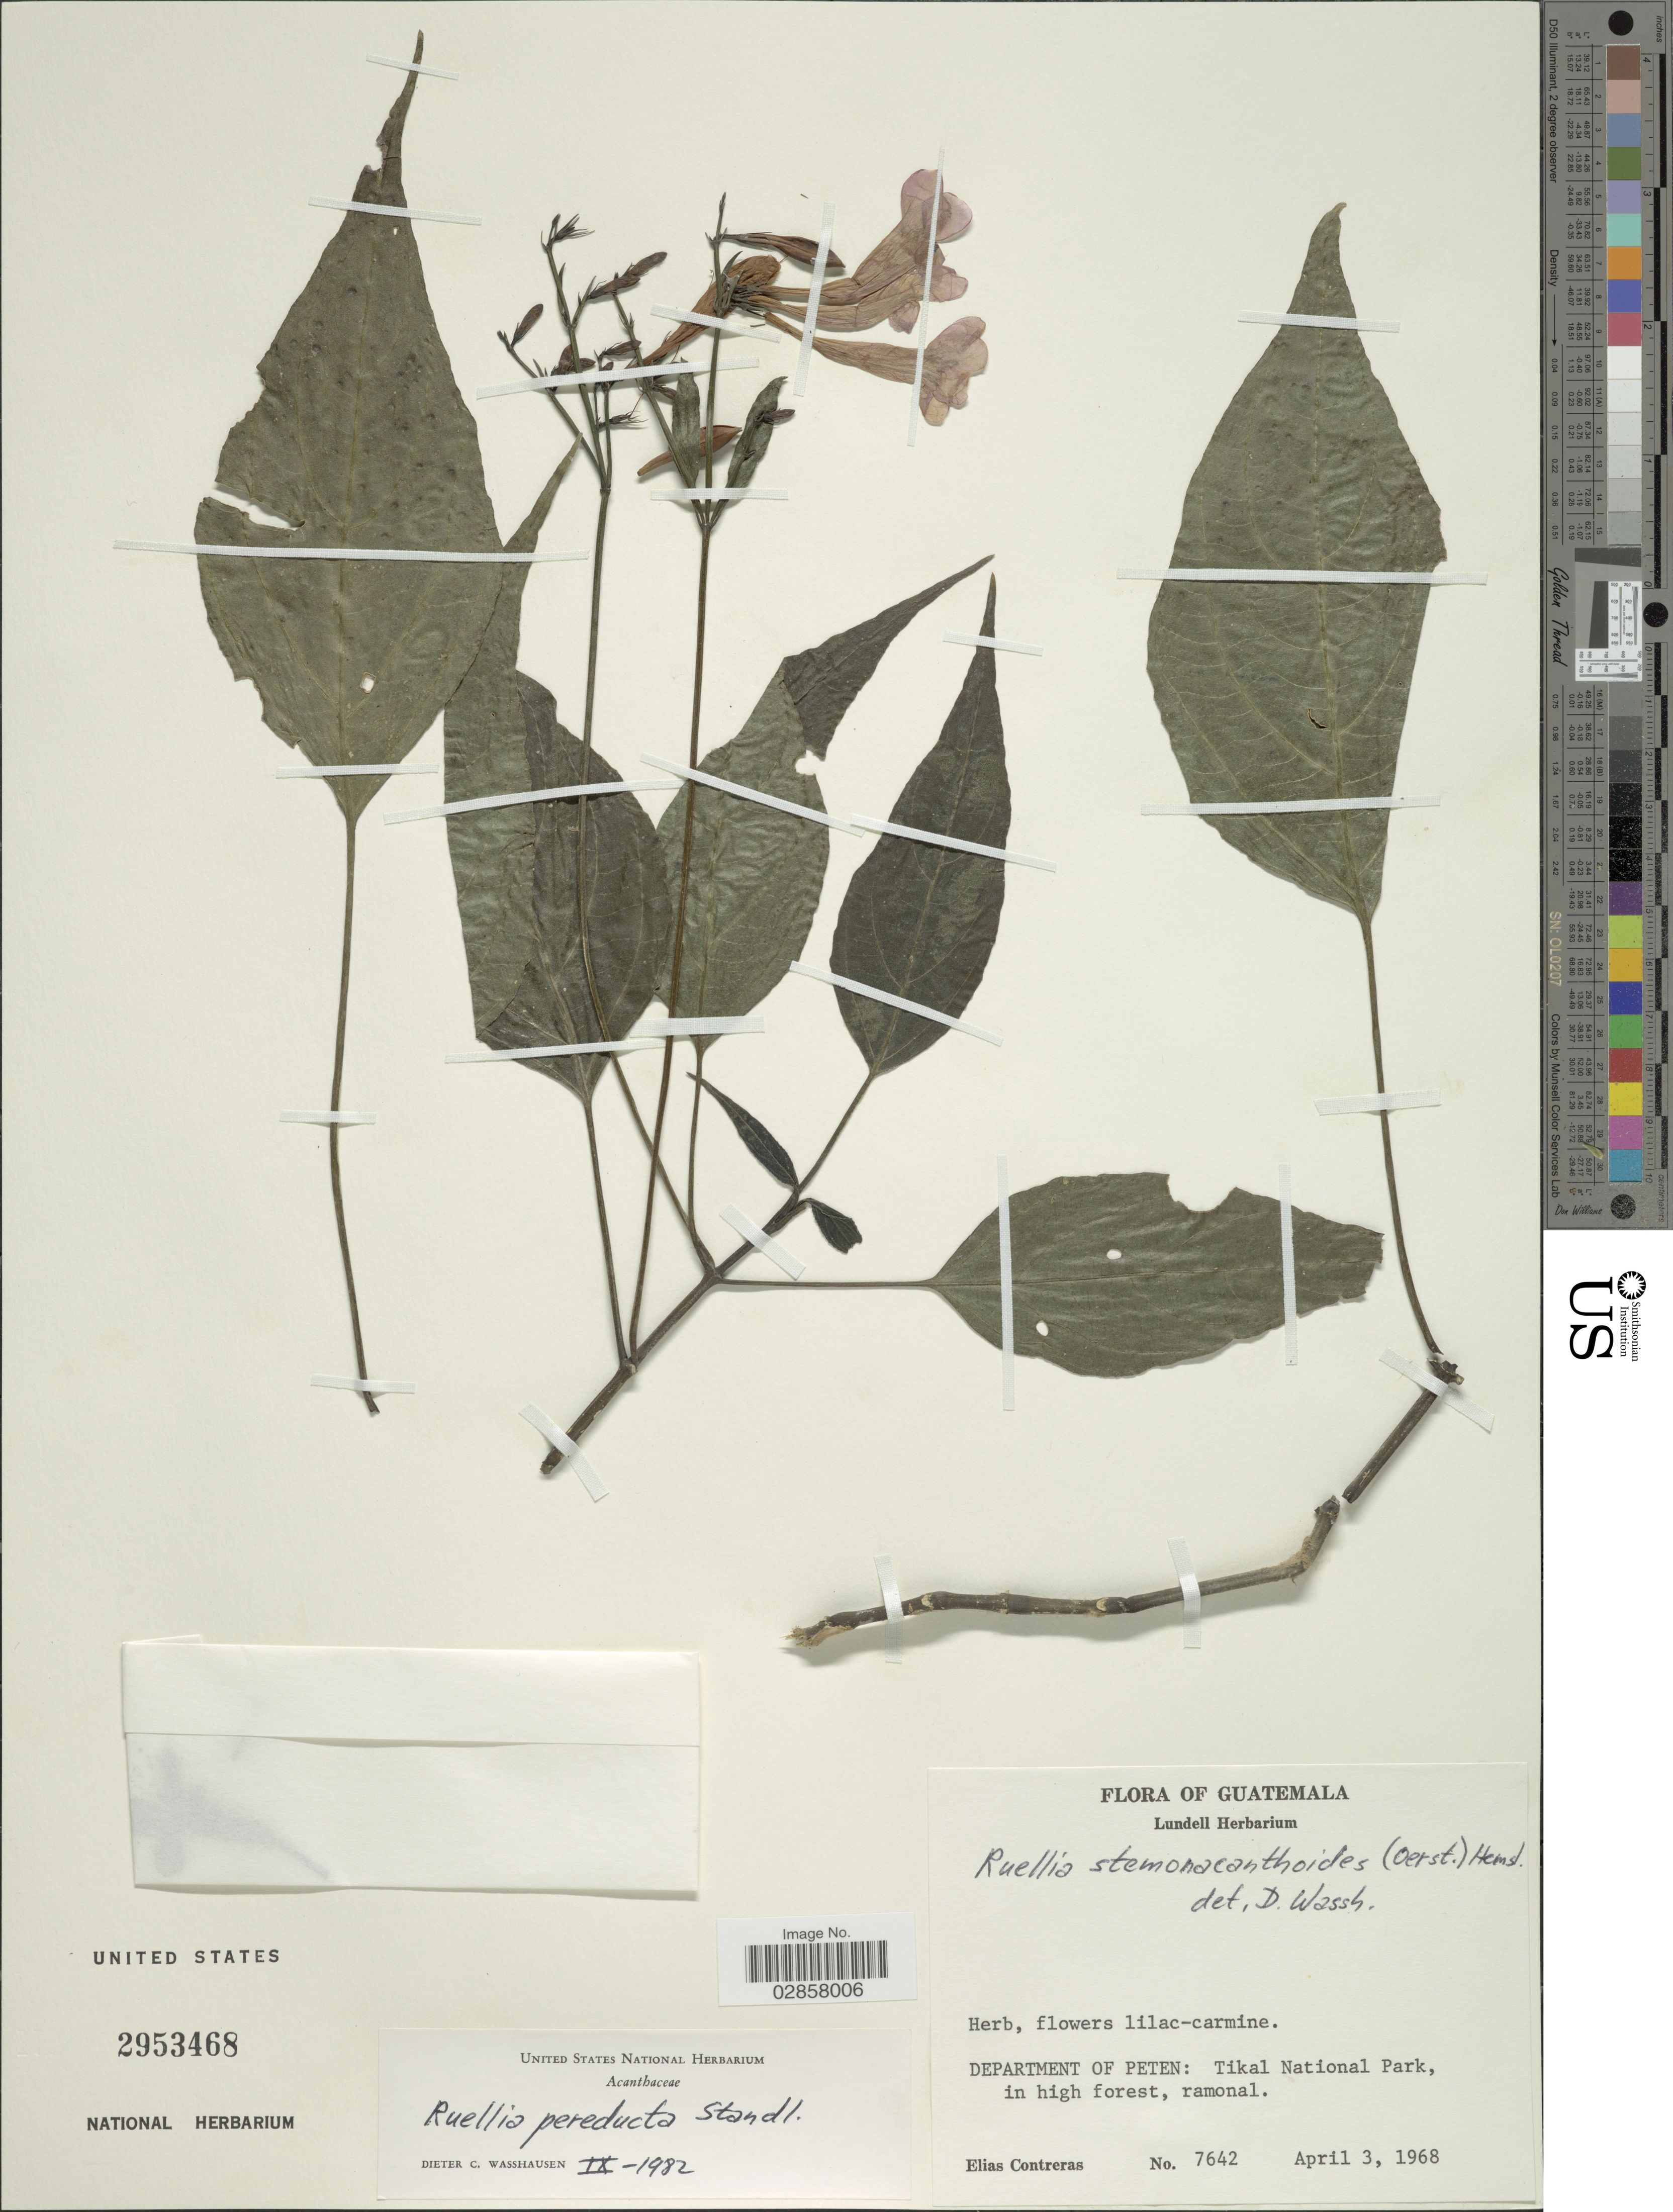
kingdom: Plantae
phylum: Tracheophyta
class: Magnoliopsida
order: Lamiales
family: Acanthaceae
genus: Ruellia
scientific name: Ruellia pereducta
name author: Standl. ex Lundell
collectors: E. Contreras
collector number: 7642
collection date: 1968-04-03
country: Guatemala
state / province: El Petén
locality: Department of Peten: Tikal National Park.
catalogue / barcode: US 2953468